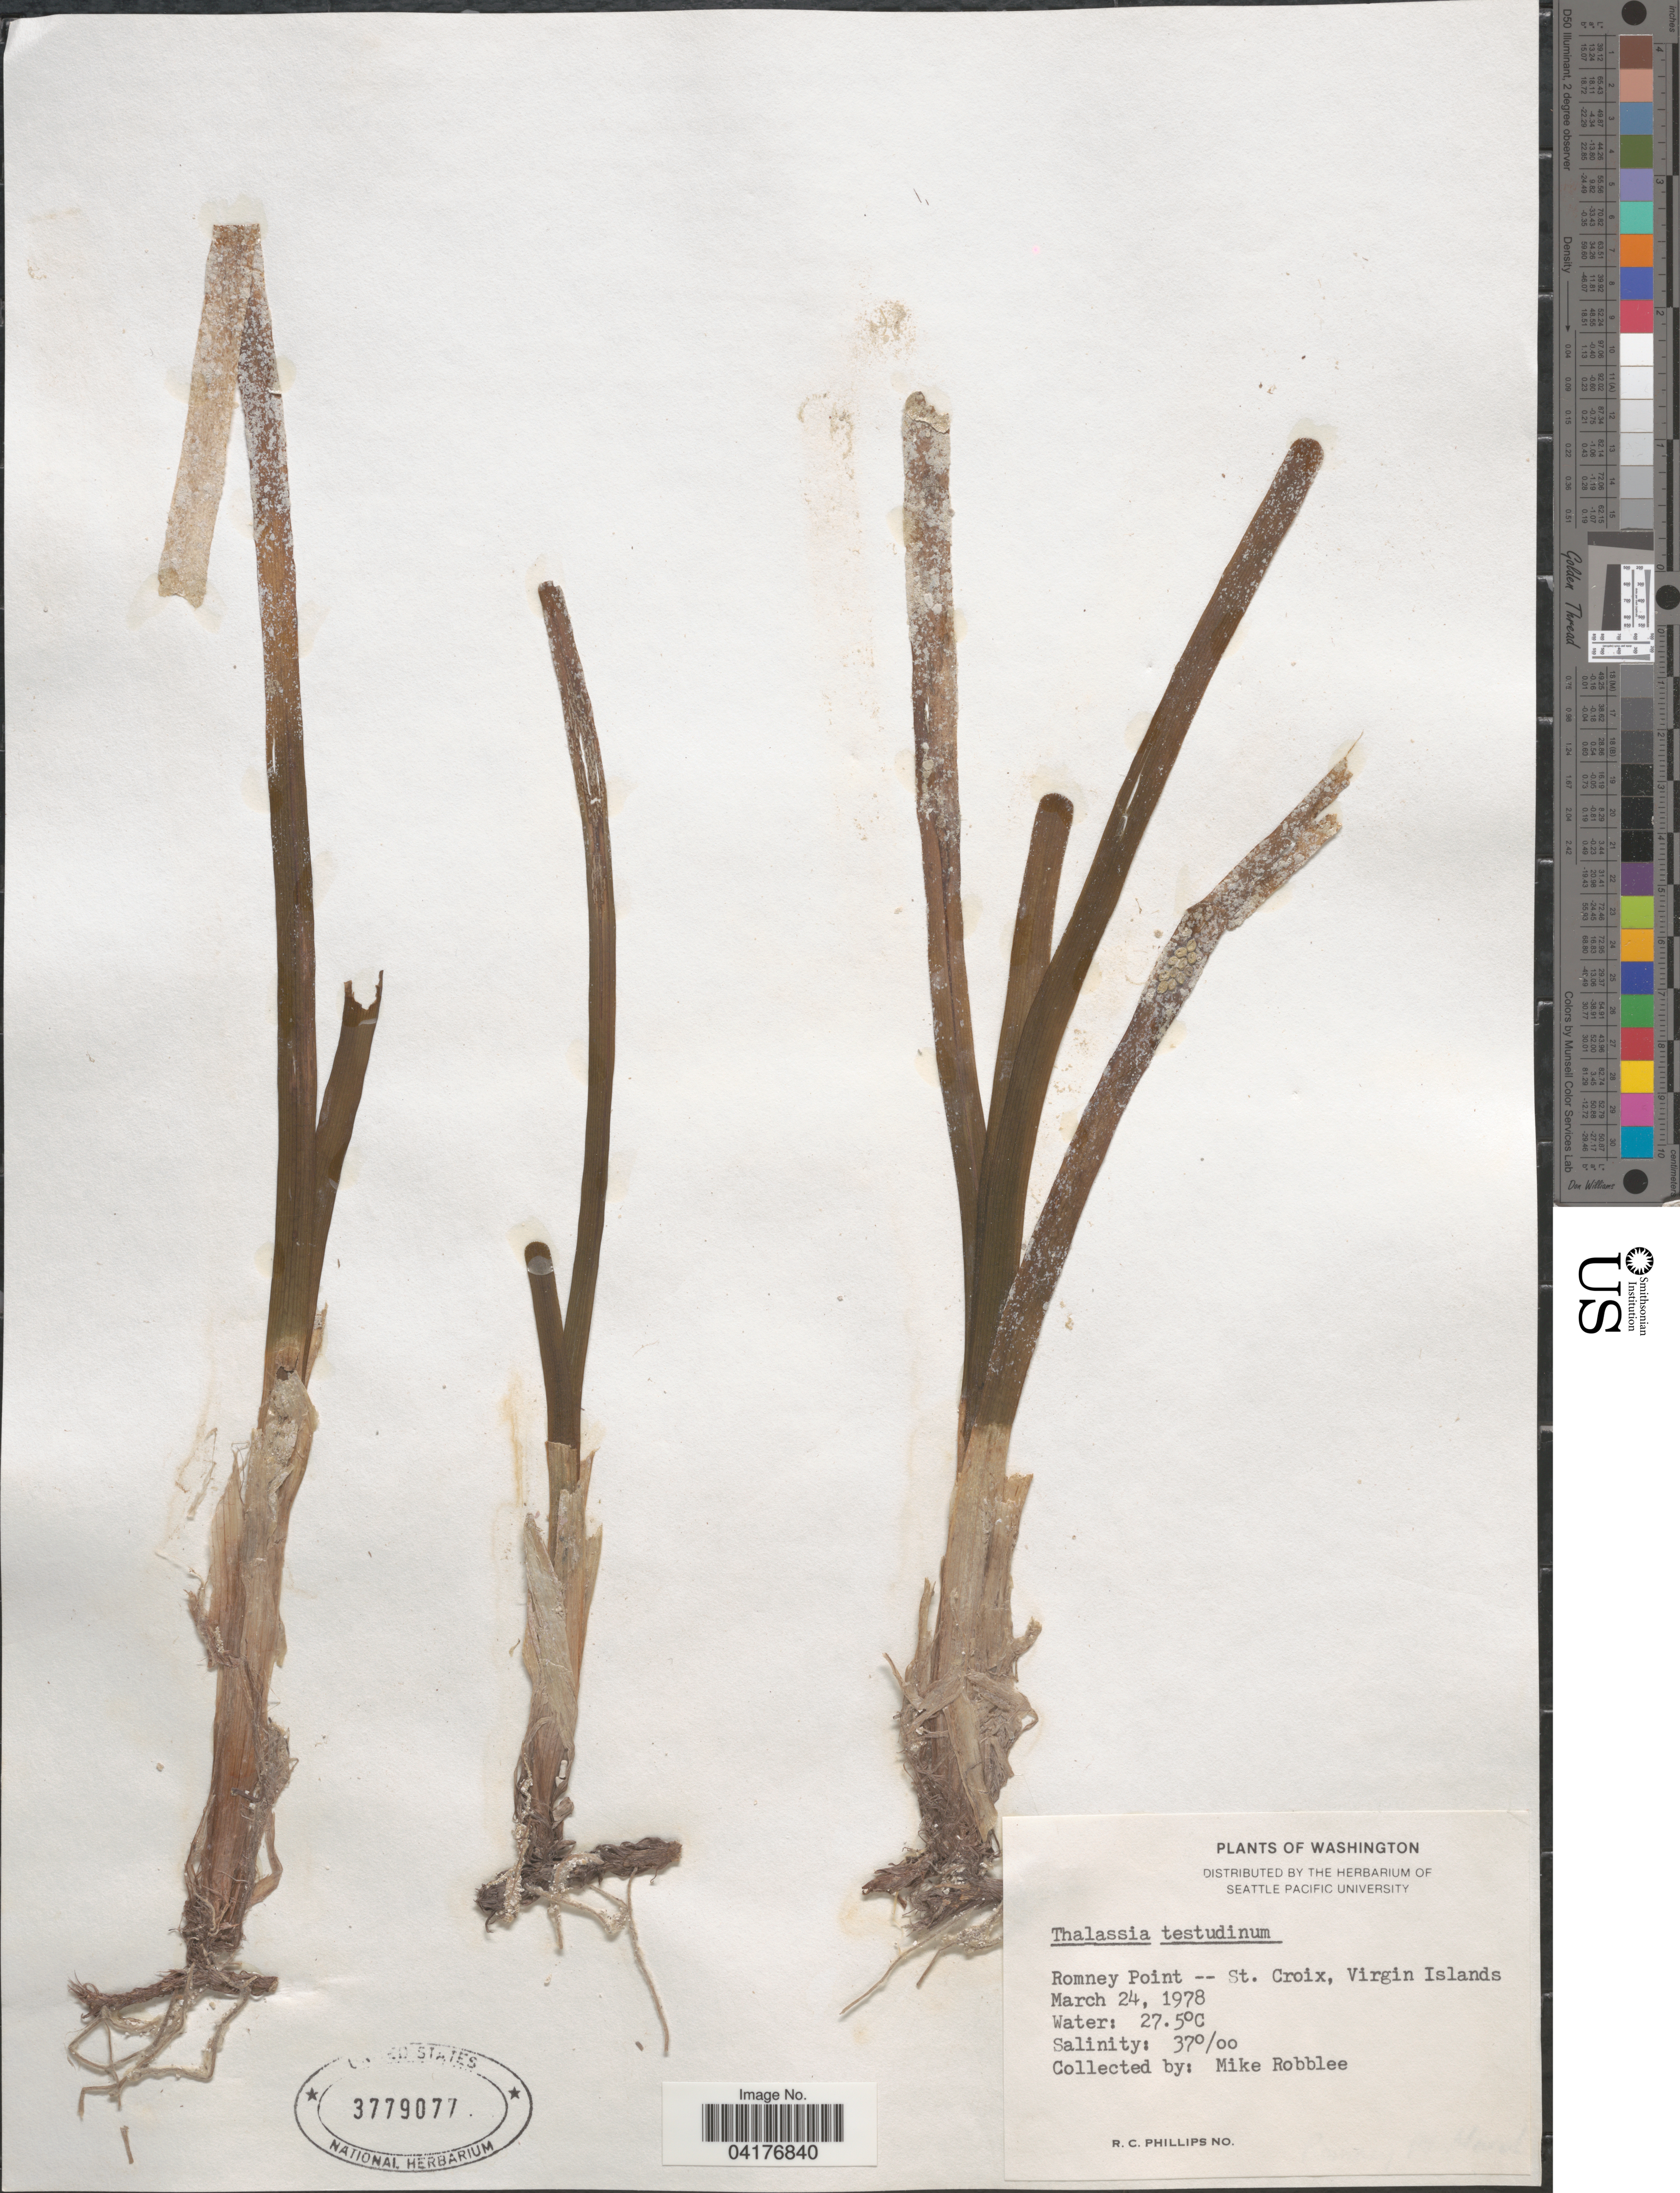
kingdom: Plantae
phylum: Tracheophyta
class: Liliopsida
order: Alismatales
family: Hydrocharitaceae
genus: Thalassia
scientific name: Thalassia testudinum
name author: Banks & Sol. ex K.D. Koenig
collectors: M. Robblee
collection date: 1978-03-24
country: U.S. Virgin Islands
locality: Romney Point -- St. Croix, Virgin Islands.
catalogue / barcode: US 3779077